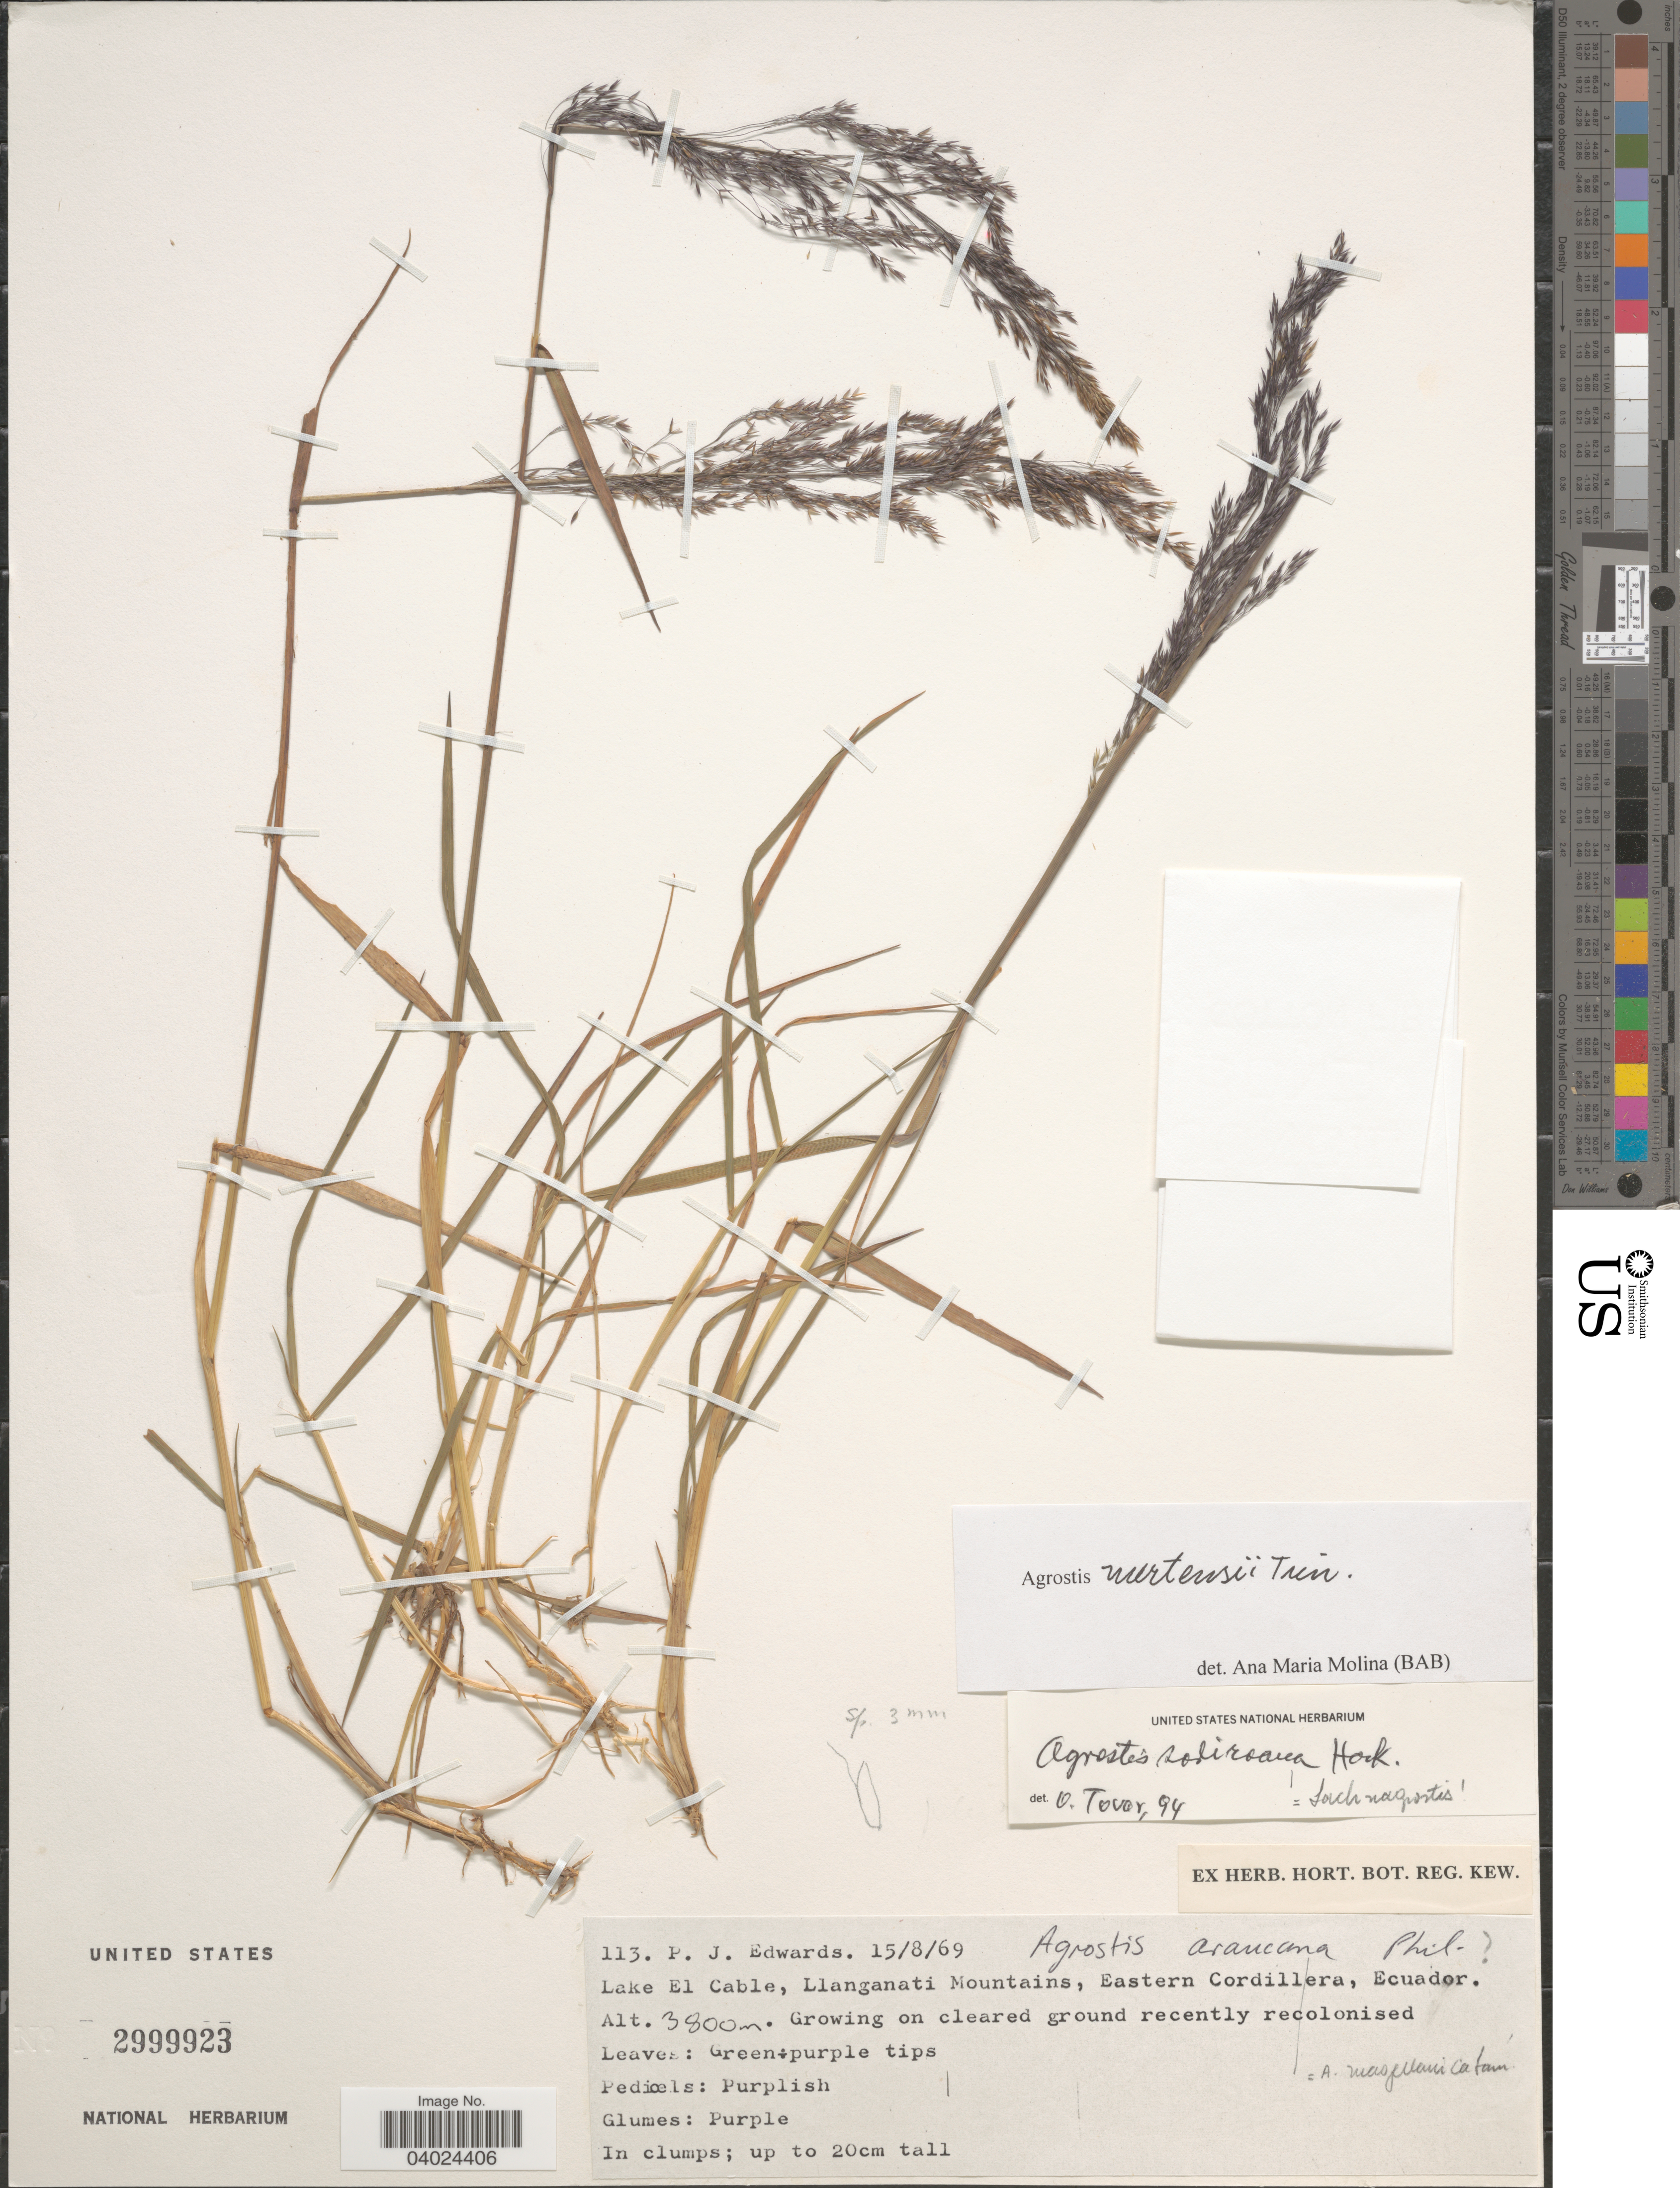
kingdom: Plantae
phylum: Tracheophyta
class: Liliopsida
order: Poales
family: Poaceae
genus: Agrostis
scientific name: Agrostis mertensii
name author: Trin.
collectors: P. Edwards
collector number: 113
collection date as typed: Transcribed d/m/y: 15/8/69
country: Ecuador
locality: Lake El Cable, Llanganati Mountains, Eastern Cordillera.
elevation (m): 3800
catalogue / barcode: US 2999923